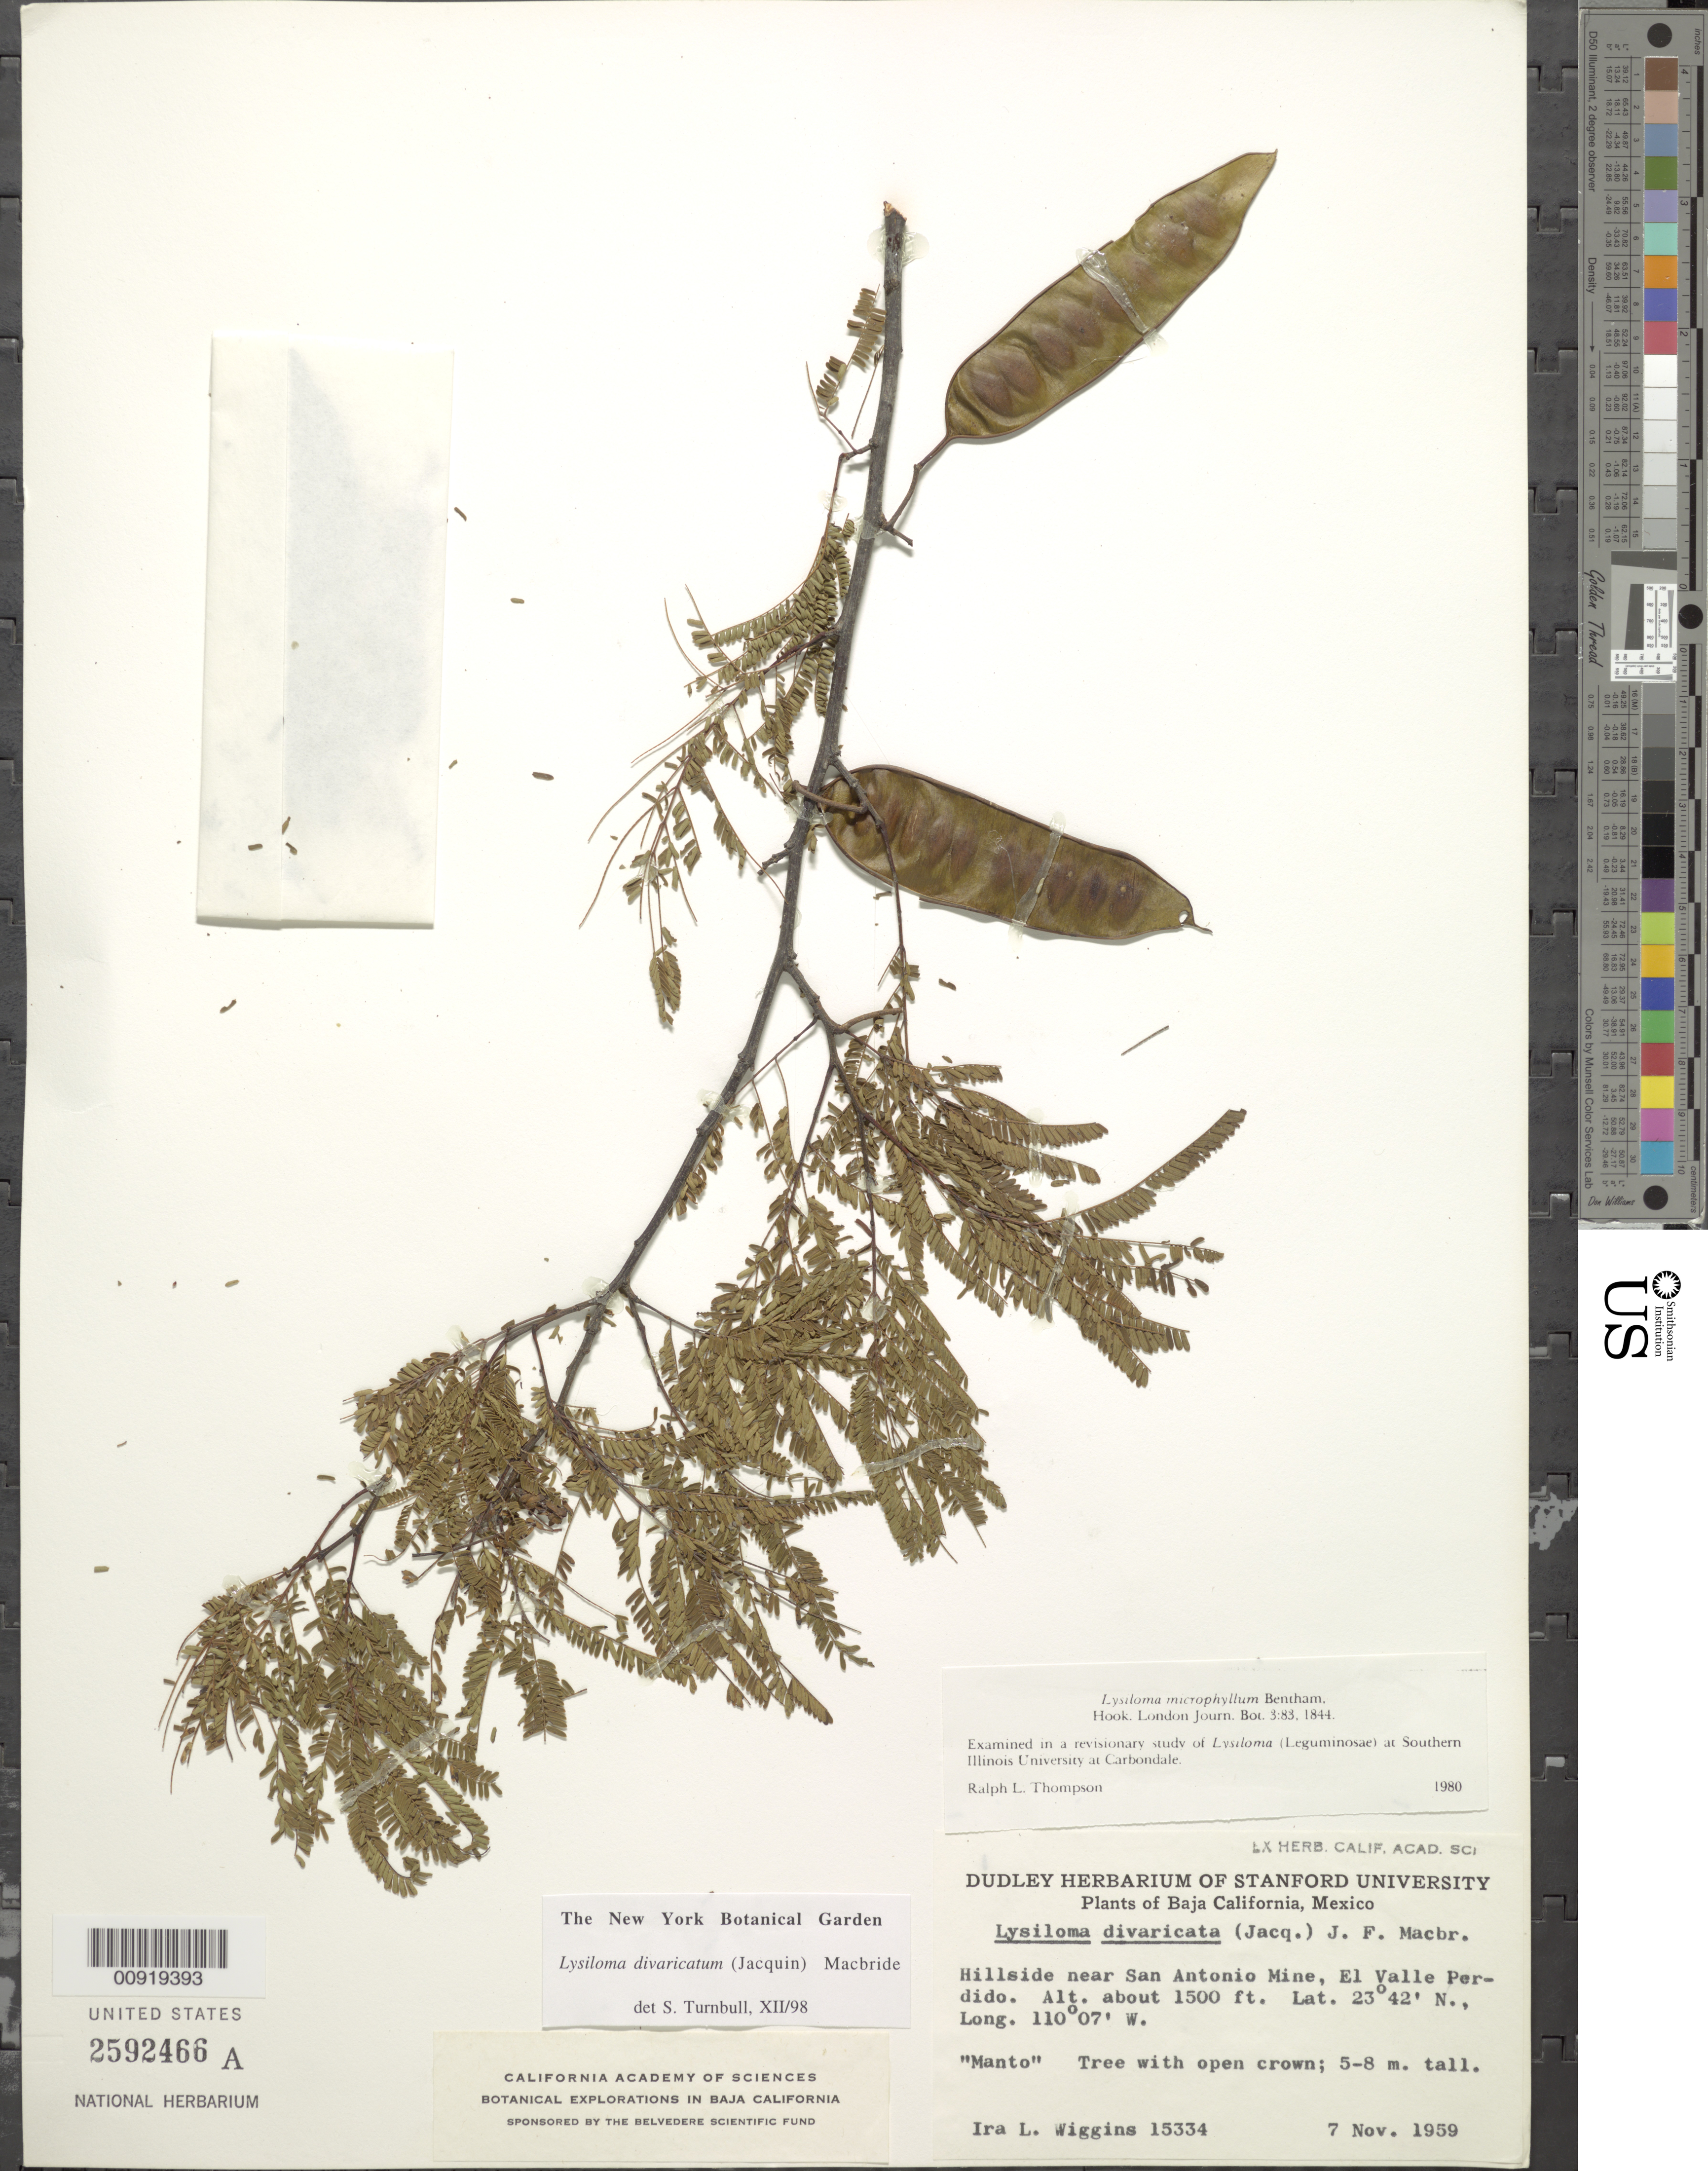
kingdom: Plantae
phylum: Tracheophyta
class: Magnoliopsida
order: Fabales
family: Fabaceae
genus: Lysiloma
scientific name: Lysiloma divaricatum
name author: (Jacq.) J.F. Macbr.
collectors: I. L. Wiggins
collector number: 15334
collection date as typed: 07 Nov 1959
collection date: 1959-11-07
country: Mexico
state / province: Baja California Sur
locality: Near San Antonio Mine, El Valle Perdido.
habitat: Hillside.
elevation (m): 457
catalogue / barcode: US 2592466A